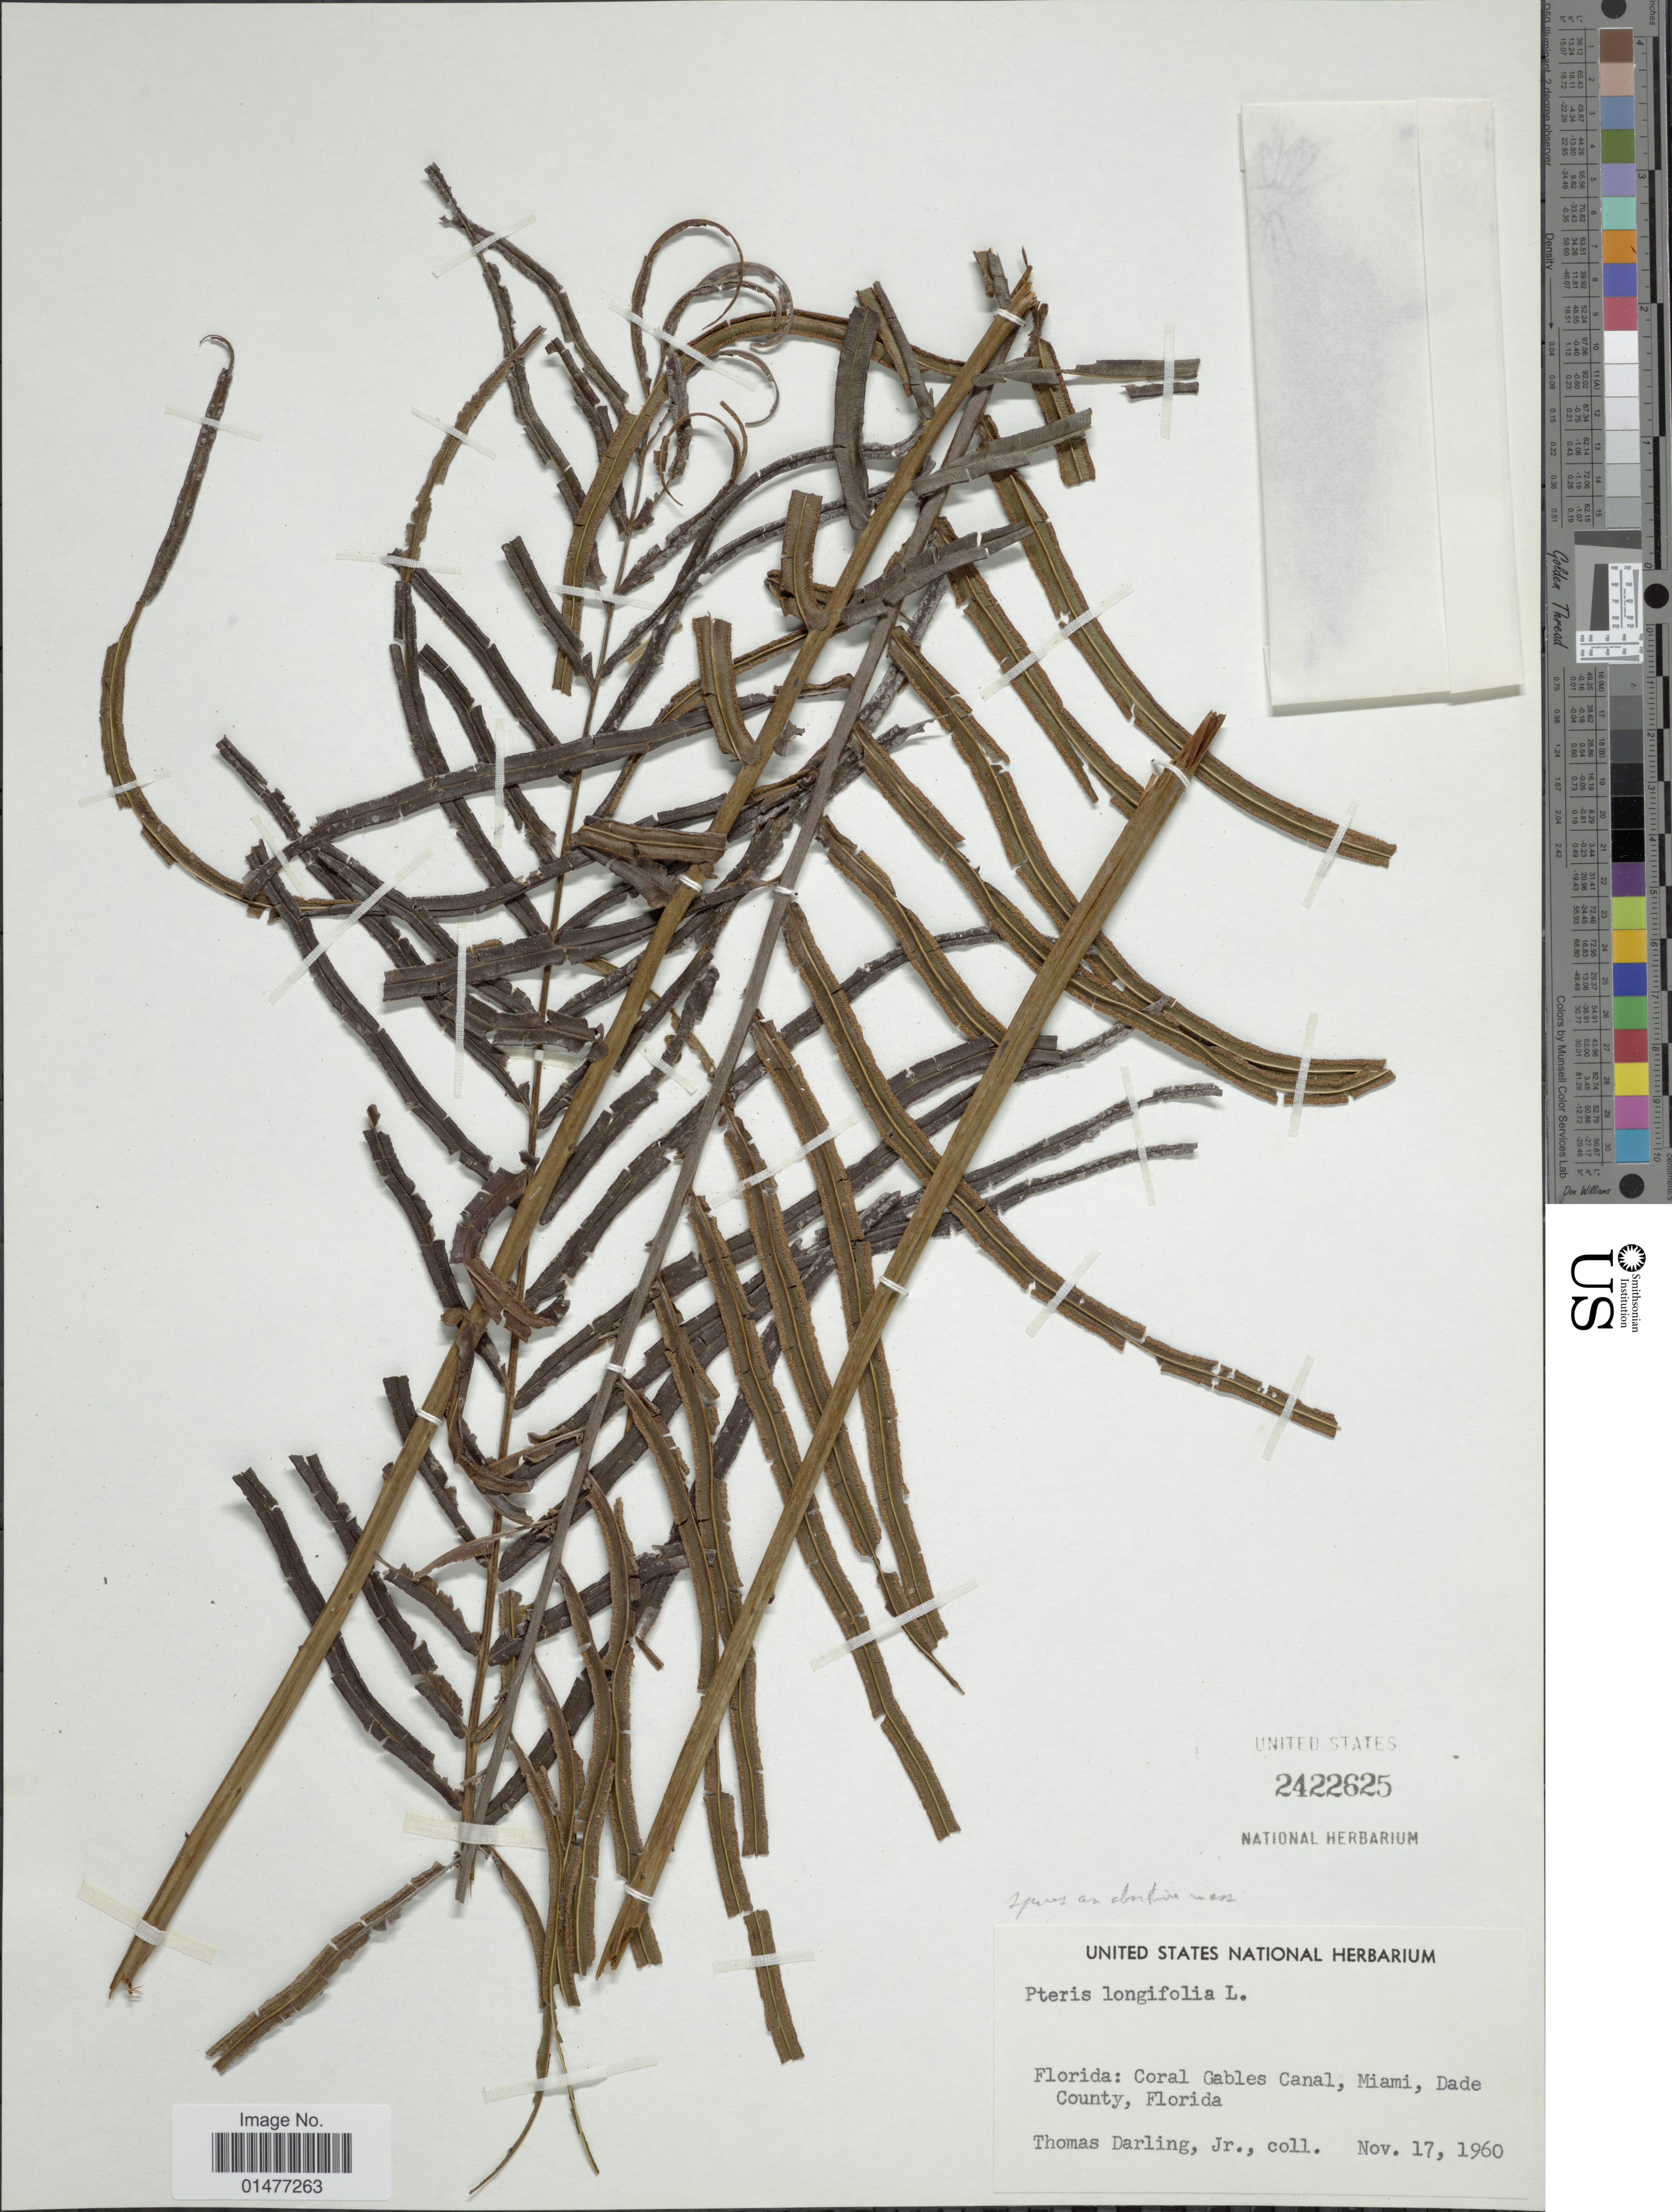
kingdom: Plantae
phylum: Tracheophyta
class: Polypodiopsida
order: Polypodiales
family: Pteridaceae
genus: Pteris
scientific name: Pteris x delchampsii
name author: W.H. Wagner & Nauman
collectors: T. Darling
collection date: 1960-11-17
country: United States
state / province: Florida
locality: Coral Gables Canal, Miami, Dade County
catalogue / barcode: US 2422625